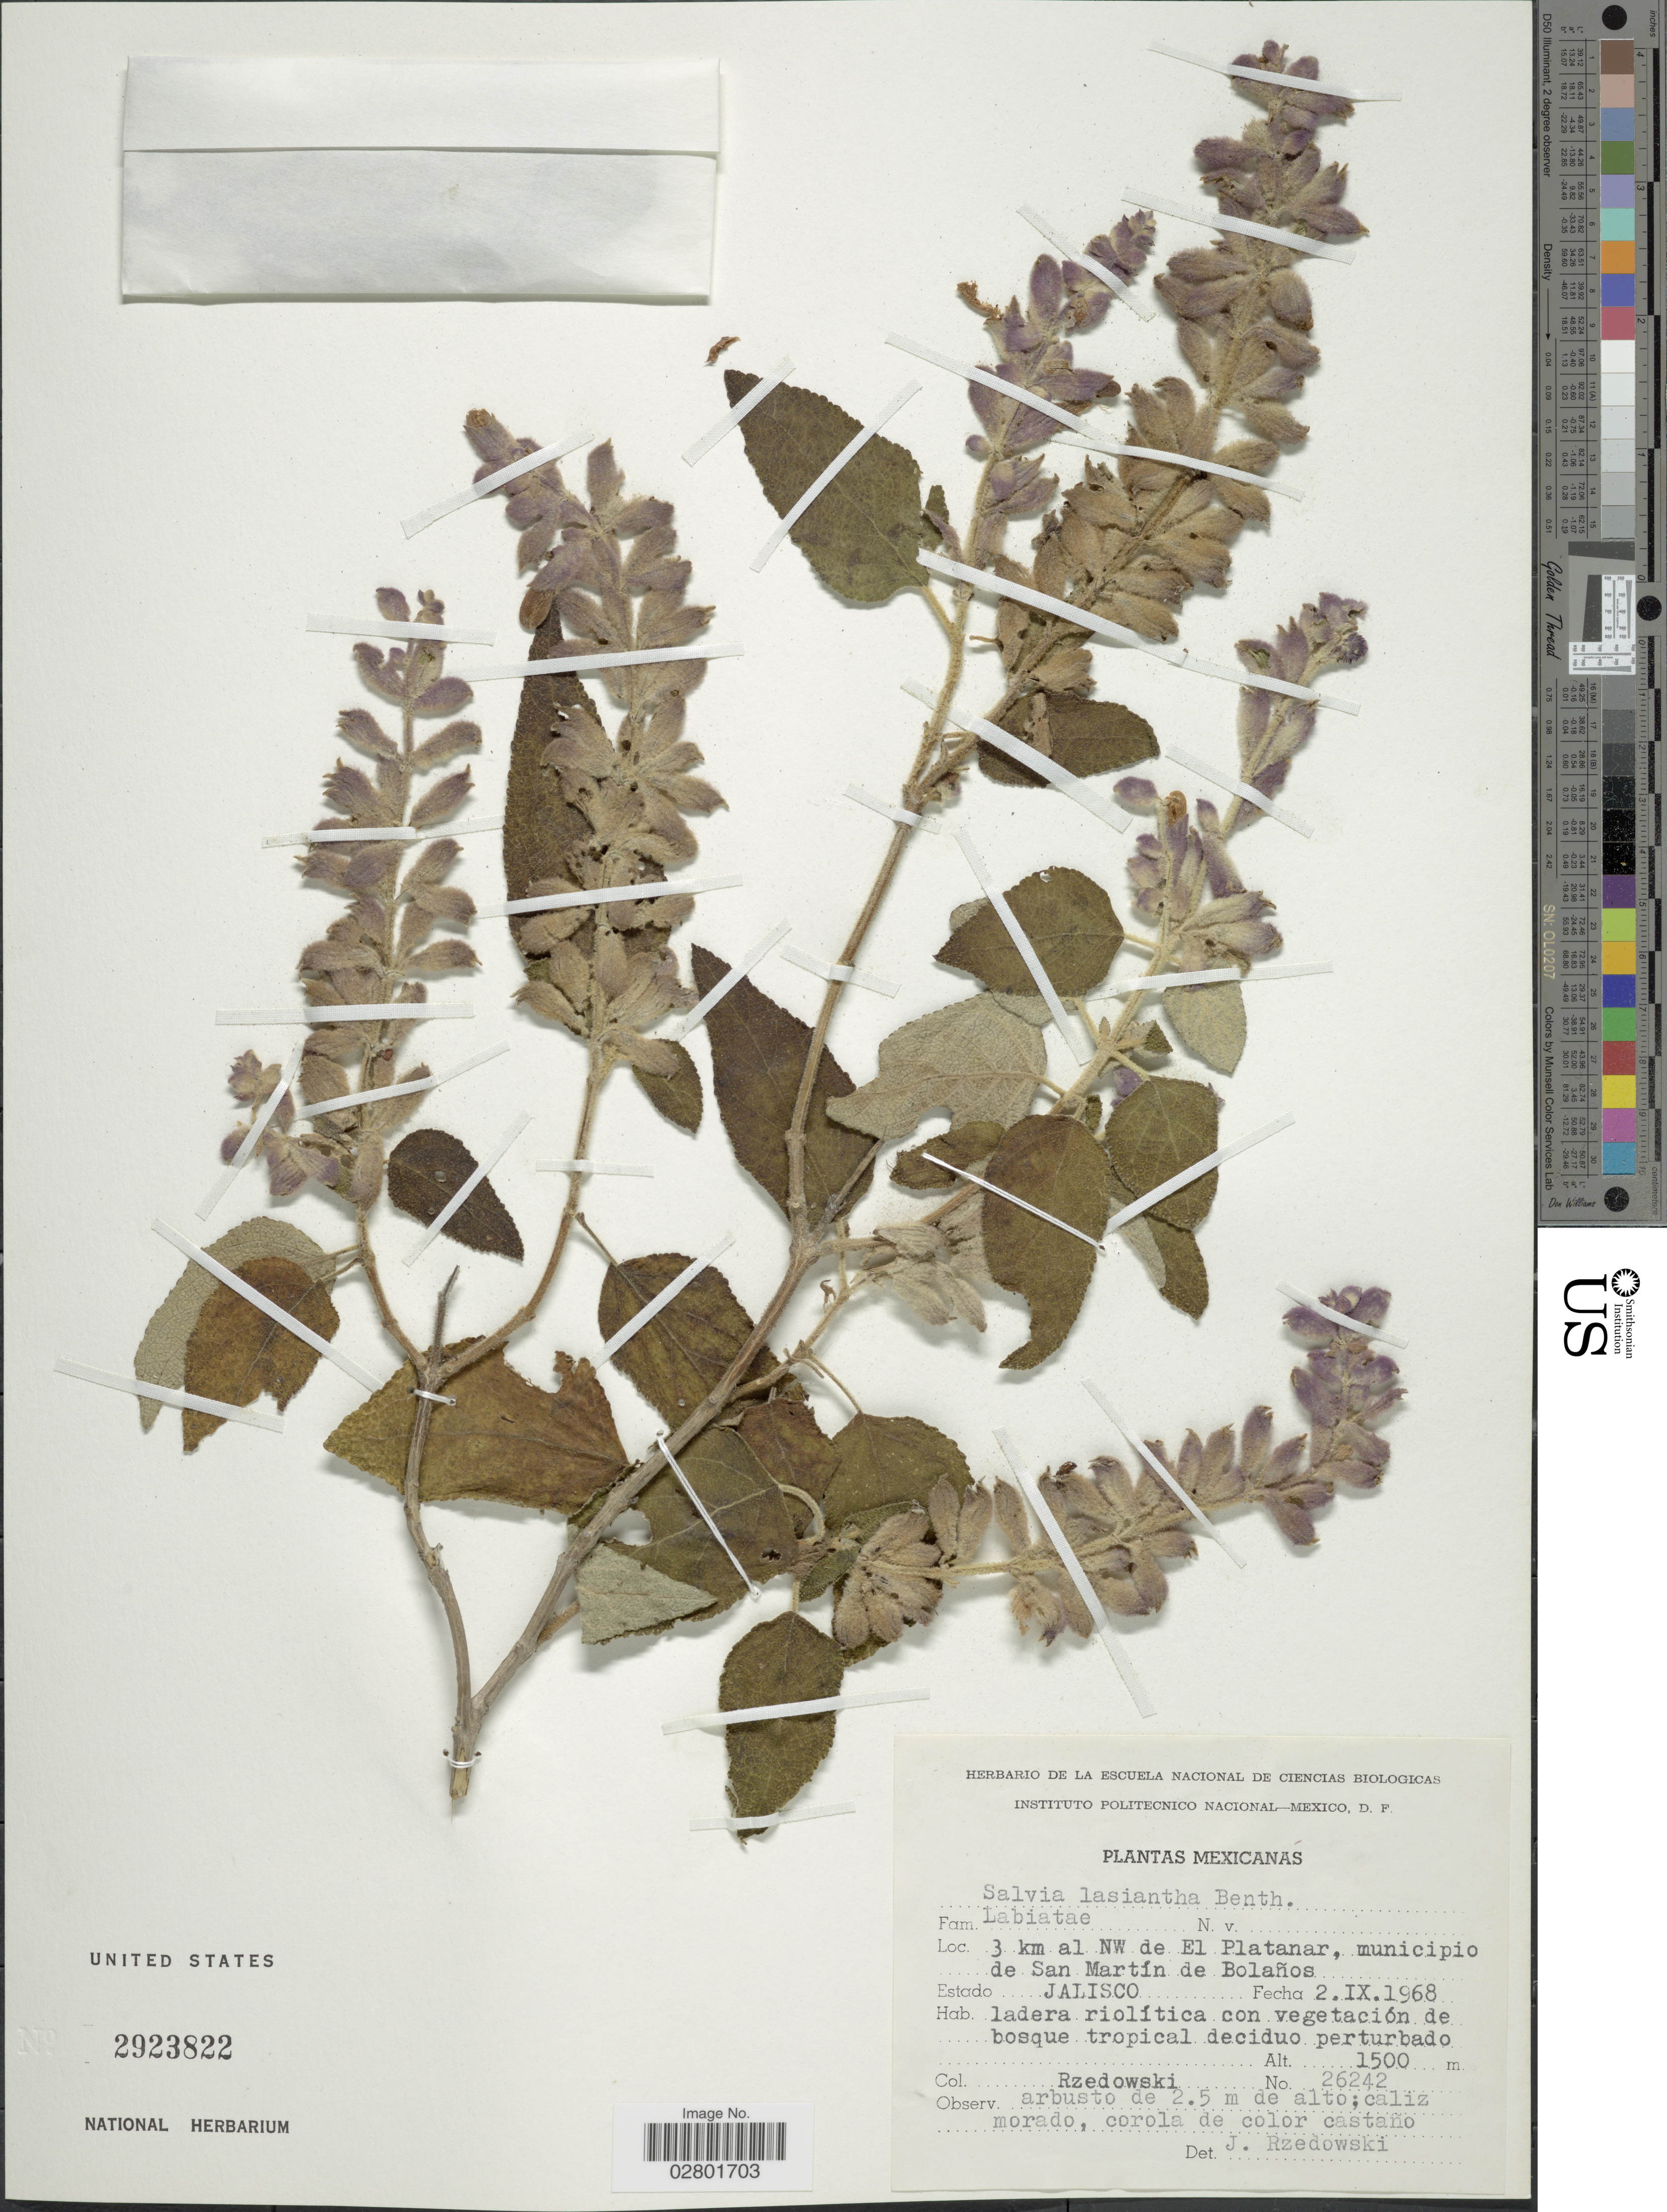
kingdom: Plantae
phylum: Tracheophyta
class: Magnoliopsida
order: Lamiales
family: Lamiaceae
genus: Salvia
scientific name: Salvia lasiantha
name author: Benth.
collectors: Rzedowski, --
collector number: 26242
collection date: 1968-01-02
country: Mexico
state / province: Jalisco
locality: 3 km al NW de El Platanar, municipio de San Martín de Bolaños.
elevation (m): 1500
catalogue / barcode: US 2923822